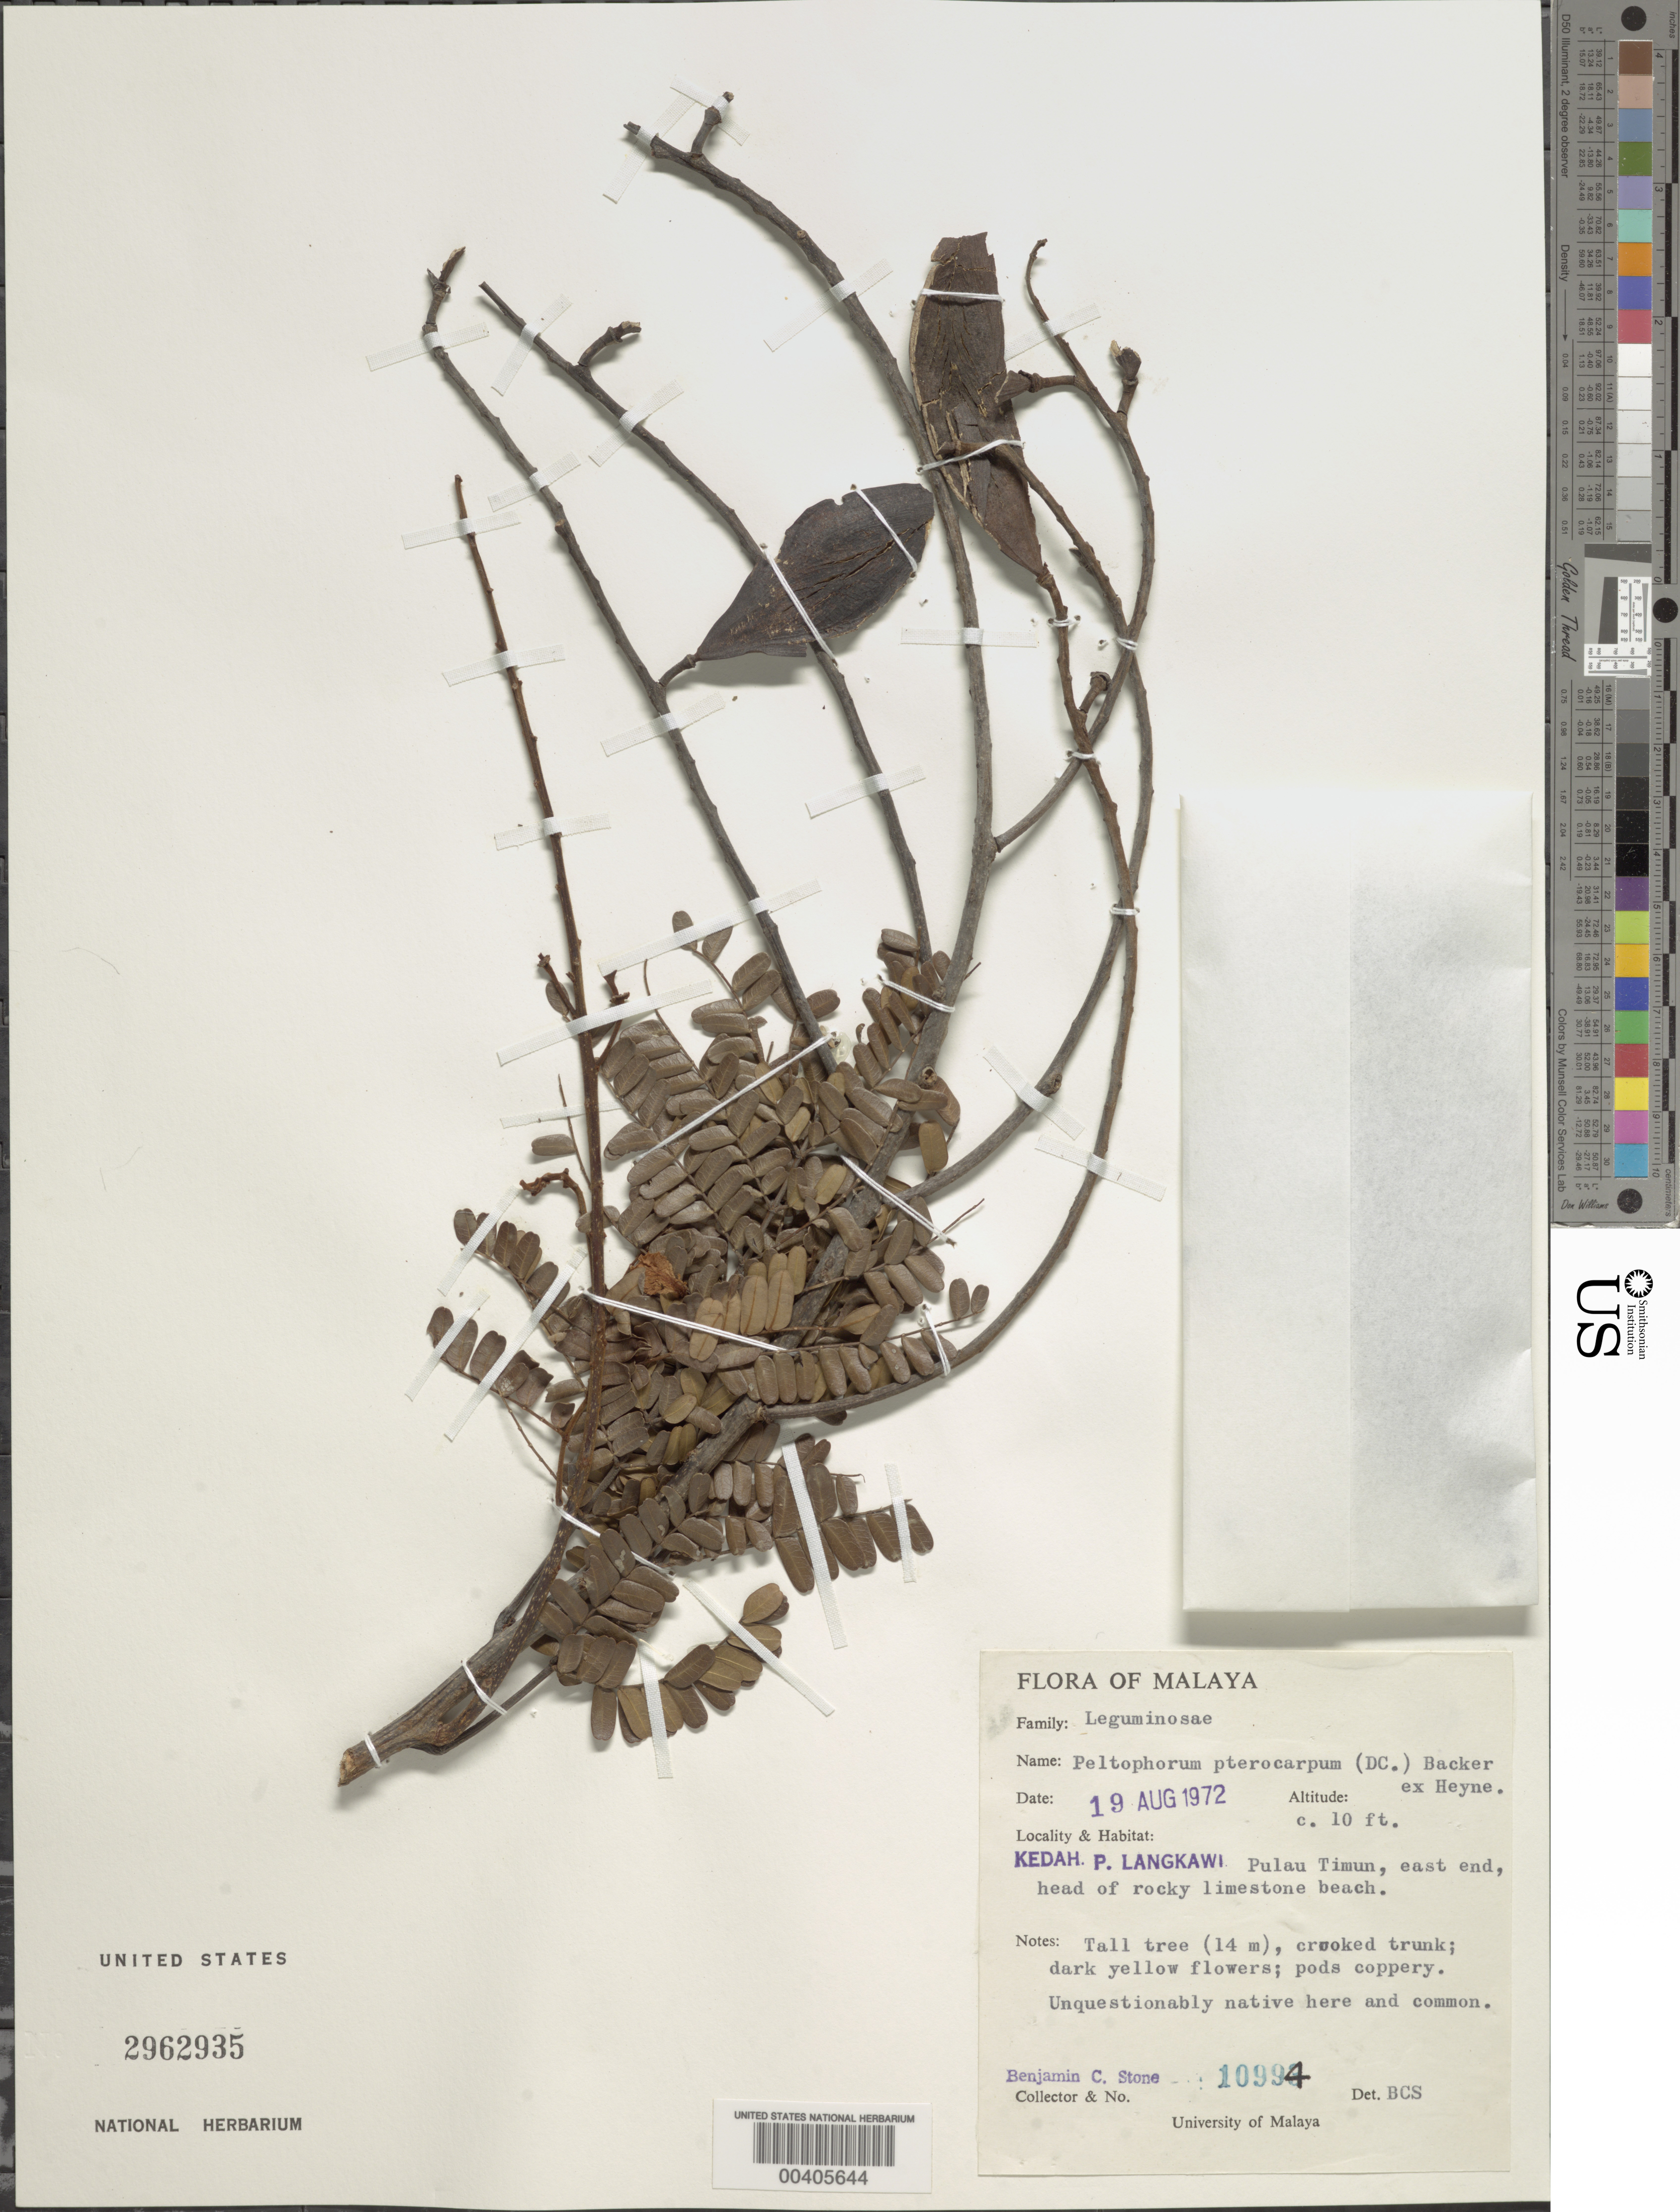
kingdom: Plantae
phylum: Tracheophyta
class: Magnoliopsida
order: Fabales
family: Fabaceae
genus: Peltophorum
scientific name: Peltophorum pterocarpum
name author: (DC.) Backer ex K. Heyne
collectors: B. C. Stone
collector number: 10994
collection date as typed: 19 Aug 1972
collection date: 1972-08-19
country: Malaysia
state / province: Kedah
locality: P. langkawi, pulau timun, east end [Malay Peninsula]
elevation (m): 3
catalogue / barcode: US 2962935